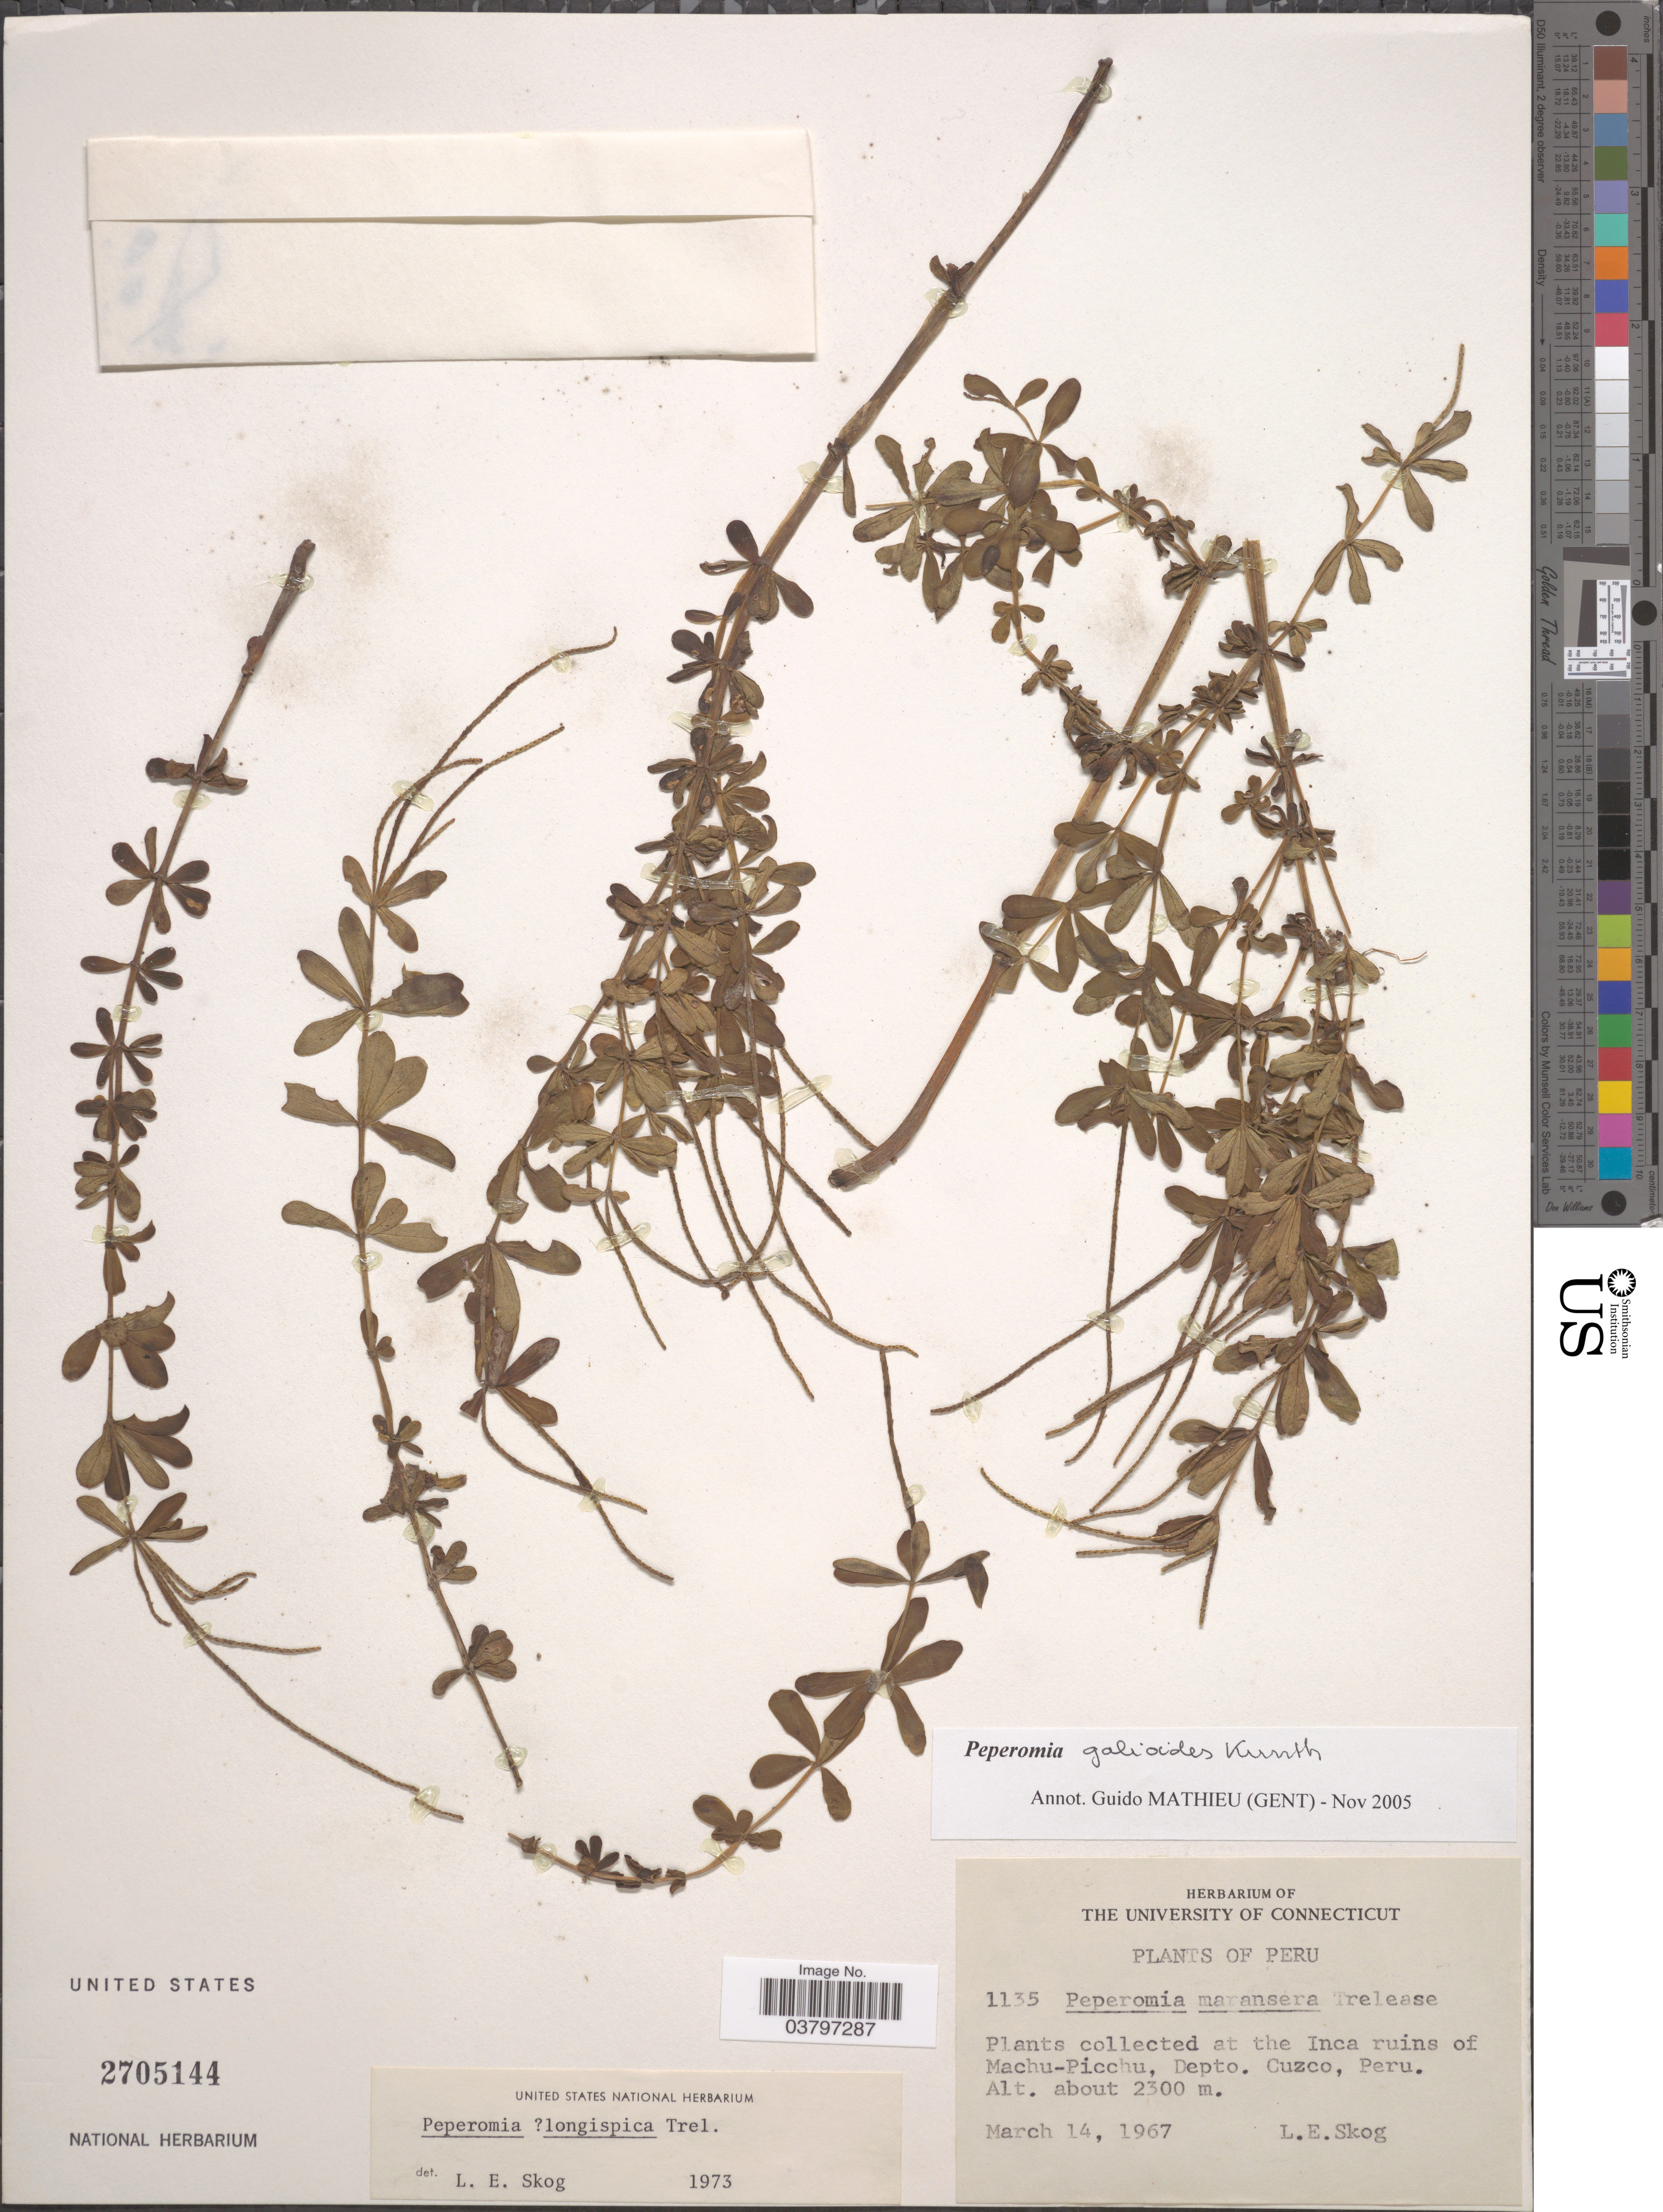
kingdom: Plantae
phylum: Tracheophyta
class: Magnoliopsida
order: Piperales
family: Piperaceae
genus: Peperomia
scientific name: Peperomia galioides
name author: Kunth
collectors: L. E. Skog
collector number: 1135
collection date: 1967-03-14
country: Peru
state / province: Cusco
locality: At the Inca ruins of Machu-Picchu, Depto. Cuzco.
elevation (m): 2300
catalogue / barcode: US 2705144